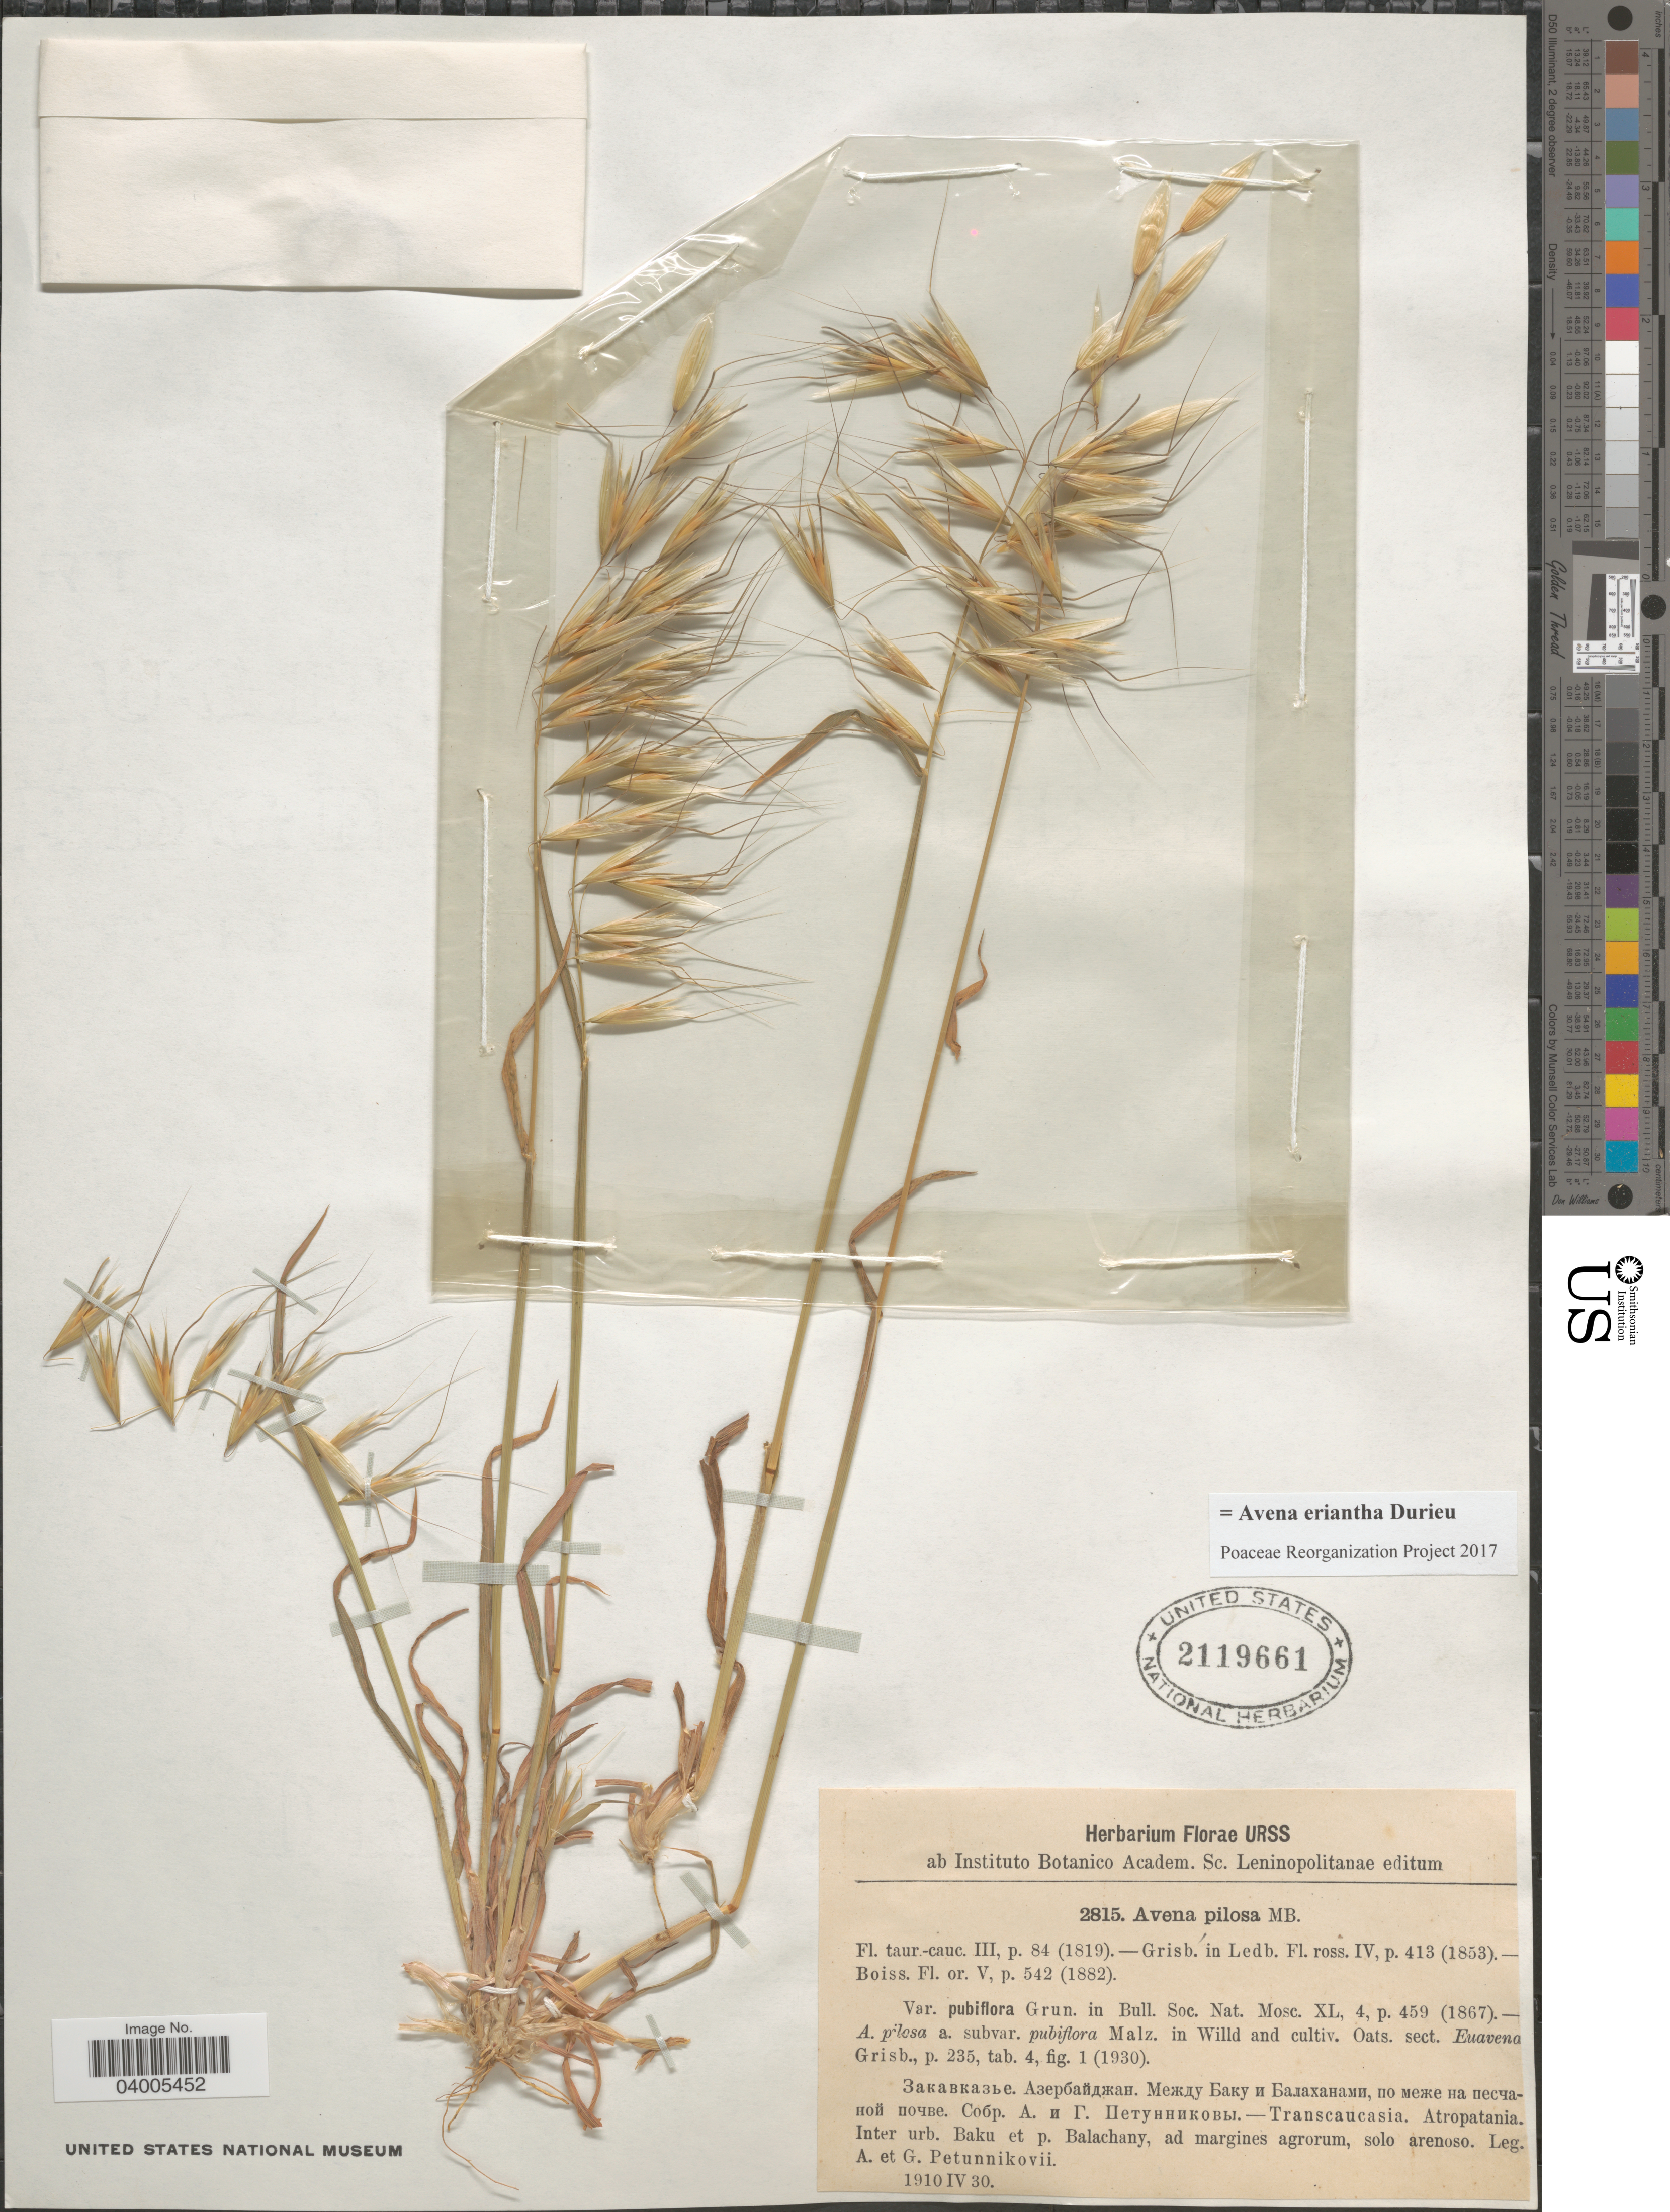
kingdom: Plantae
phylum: Tracheophyta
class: Liliopsida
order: Poales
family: Poaceae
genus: Avena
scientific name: Avena eriantha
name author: Durieu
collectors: A. Petunnikovii & G. Petunnikovii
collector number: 2815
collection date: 1910-04-30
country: Iran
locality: Transcaucasia. Atropatania. Inter urb. Baku et p. Balachany, ad margines agrorum, solo arenoso.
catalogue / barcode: US 2119661